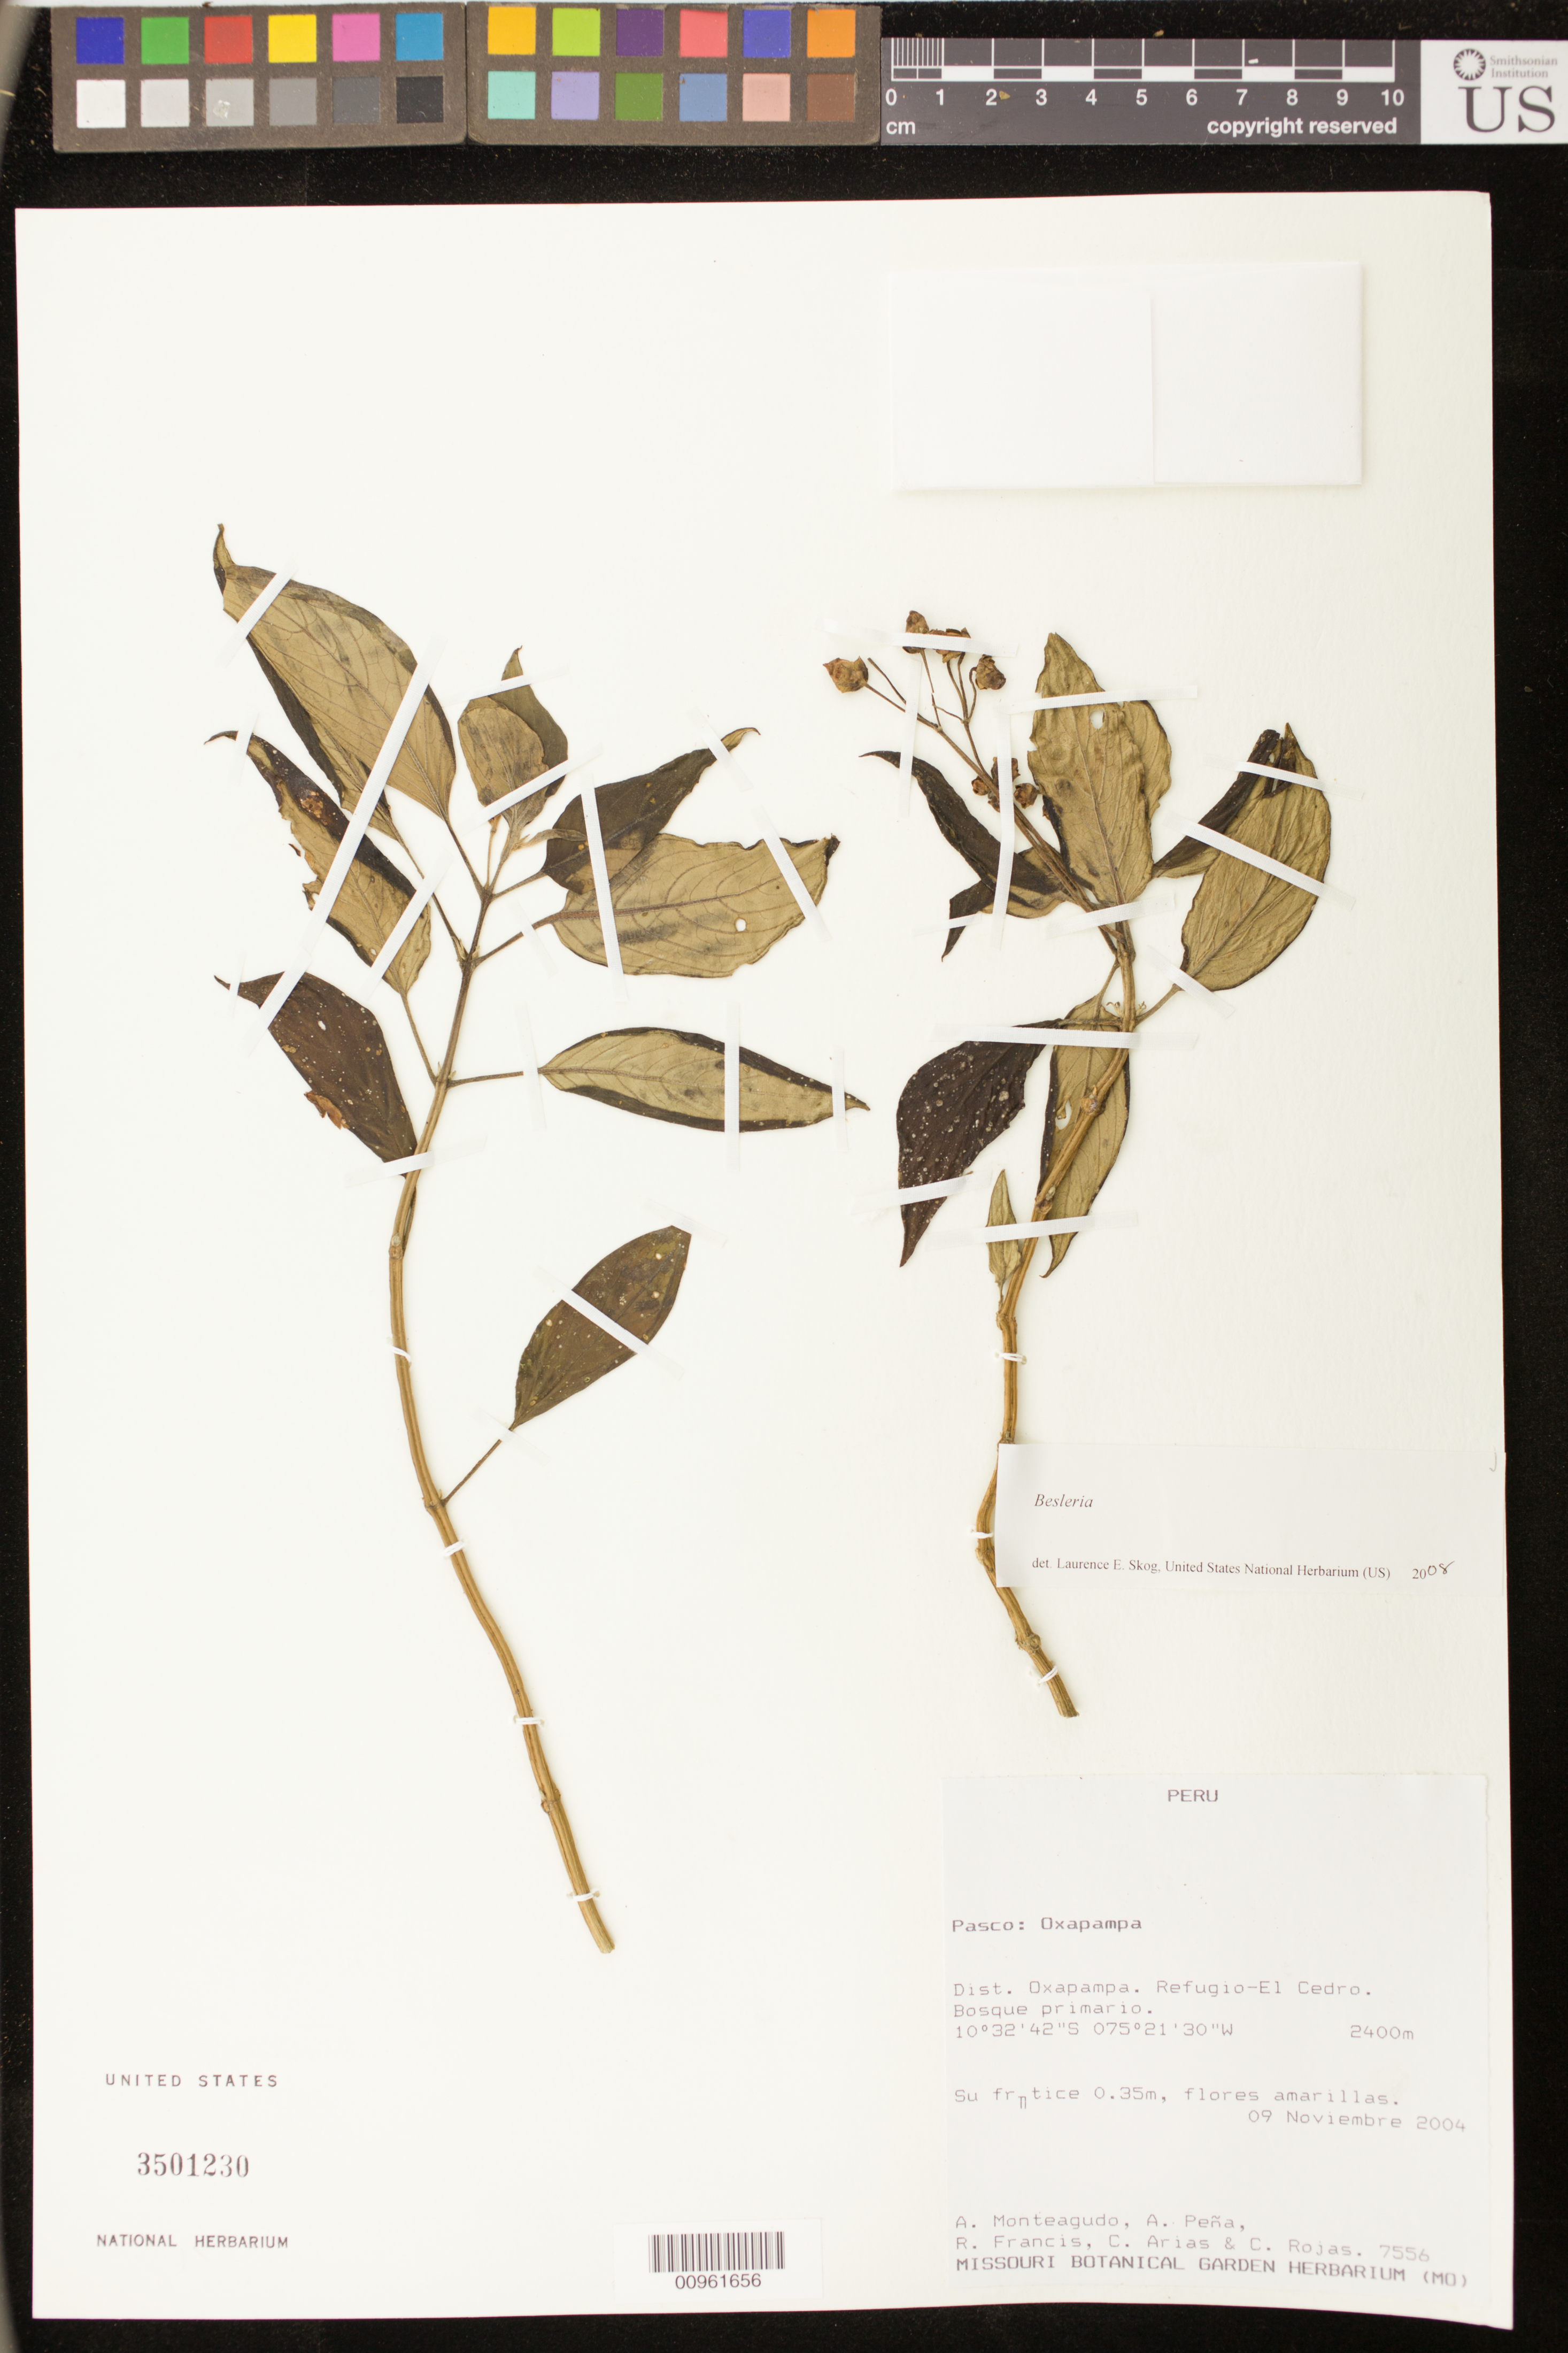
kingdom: Plantae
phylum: Tracheophyta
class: Magnoliopsida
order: Lamiales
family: Gesneriaceae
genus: Besleria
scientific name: Besleria sp.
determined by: Skog, Laurence E.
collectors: A. Monteagudo & et al.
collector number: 7556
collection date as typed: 09 Nov 2004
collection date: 2004-11-09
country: Peru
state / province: Pasco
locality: Pasco: Oxapampa. Dist. Oxapampa. Refugio El Cedro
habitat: Bosque primario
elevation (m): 2400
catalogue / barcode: US 3501230